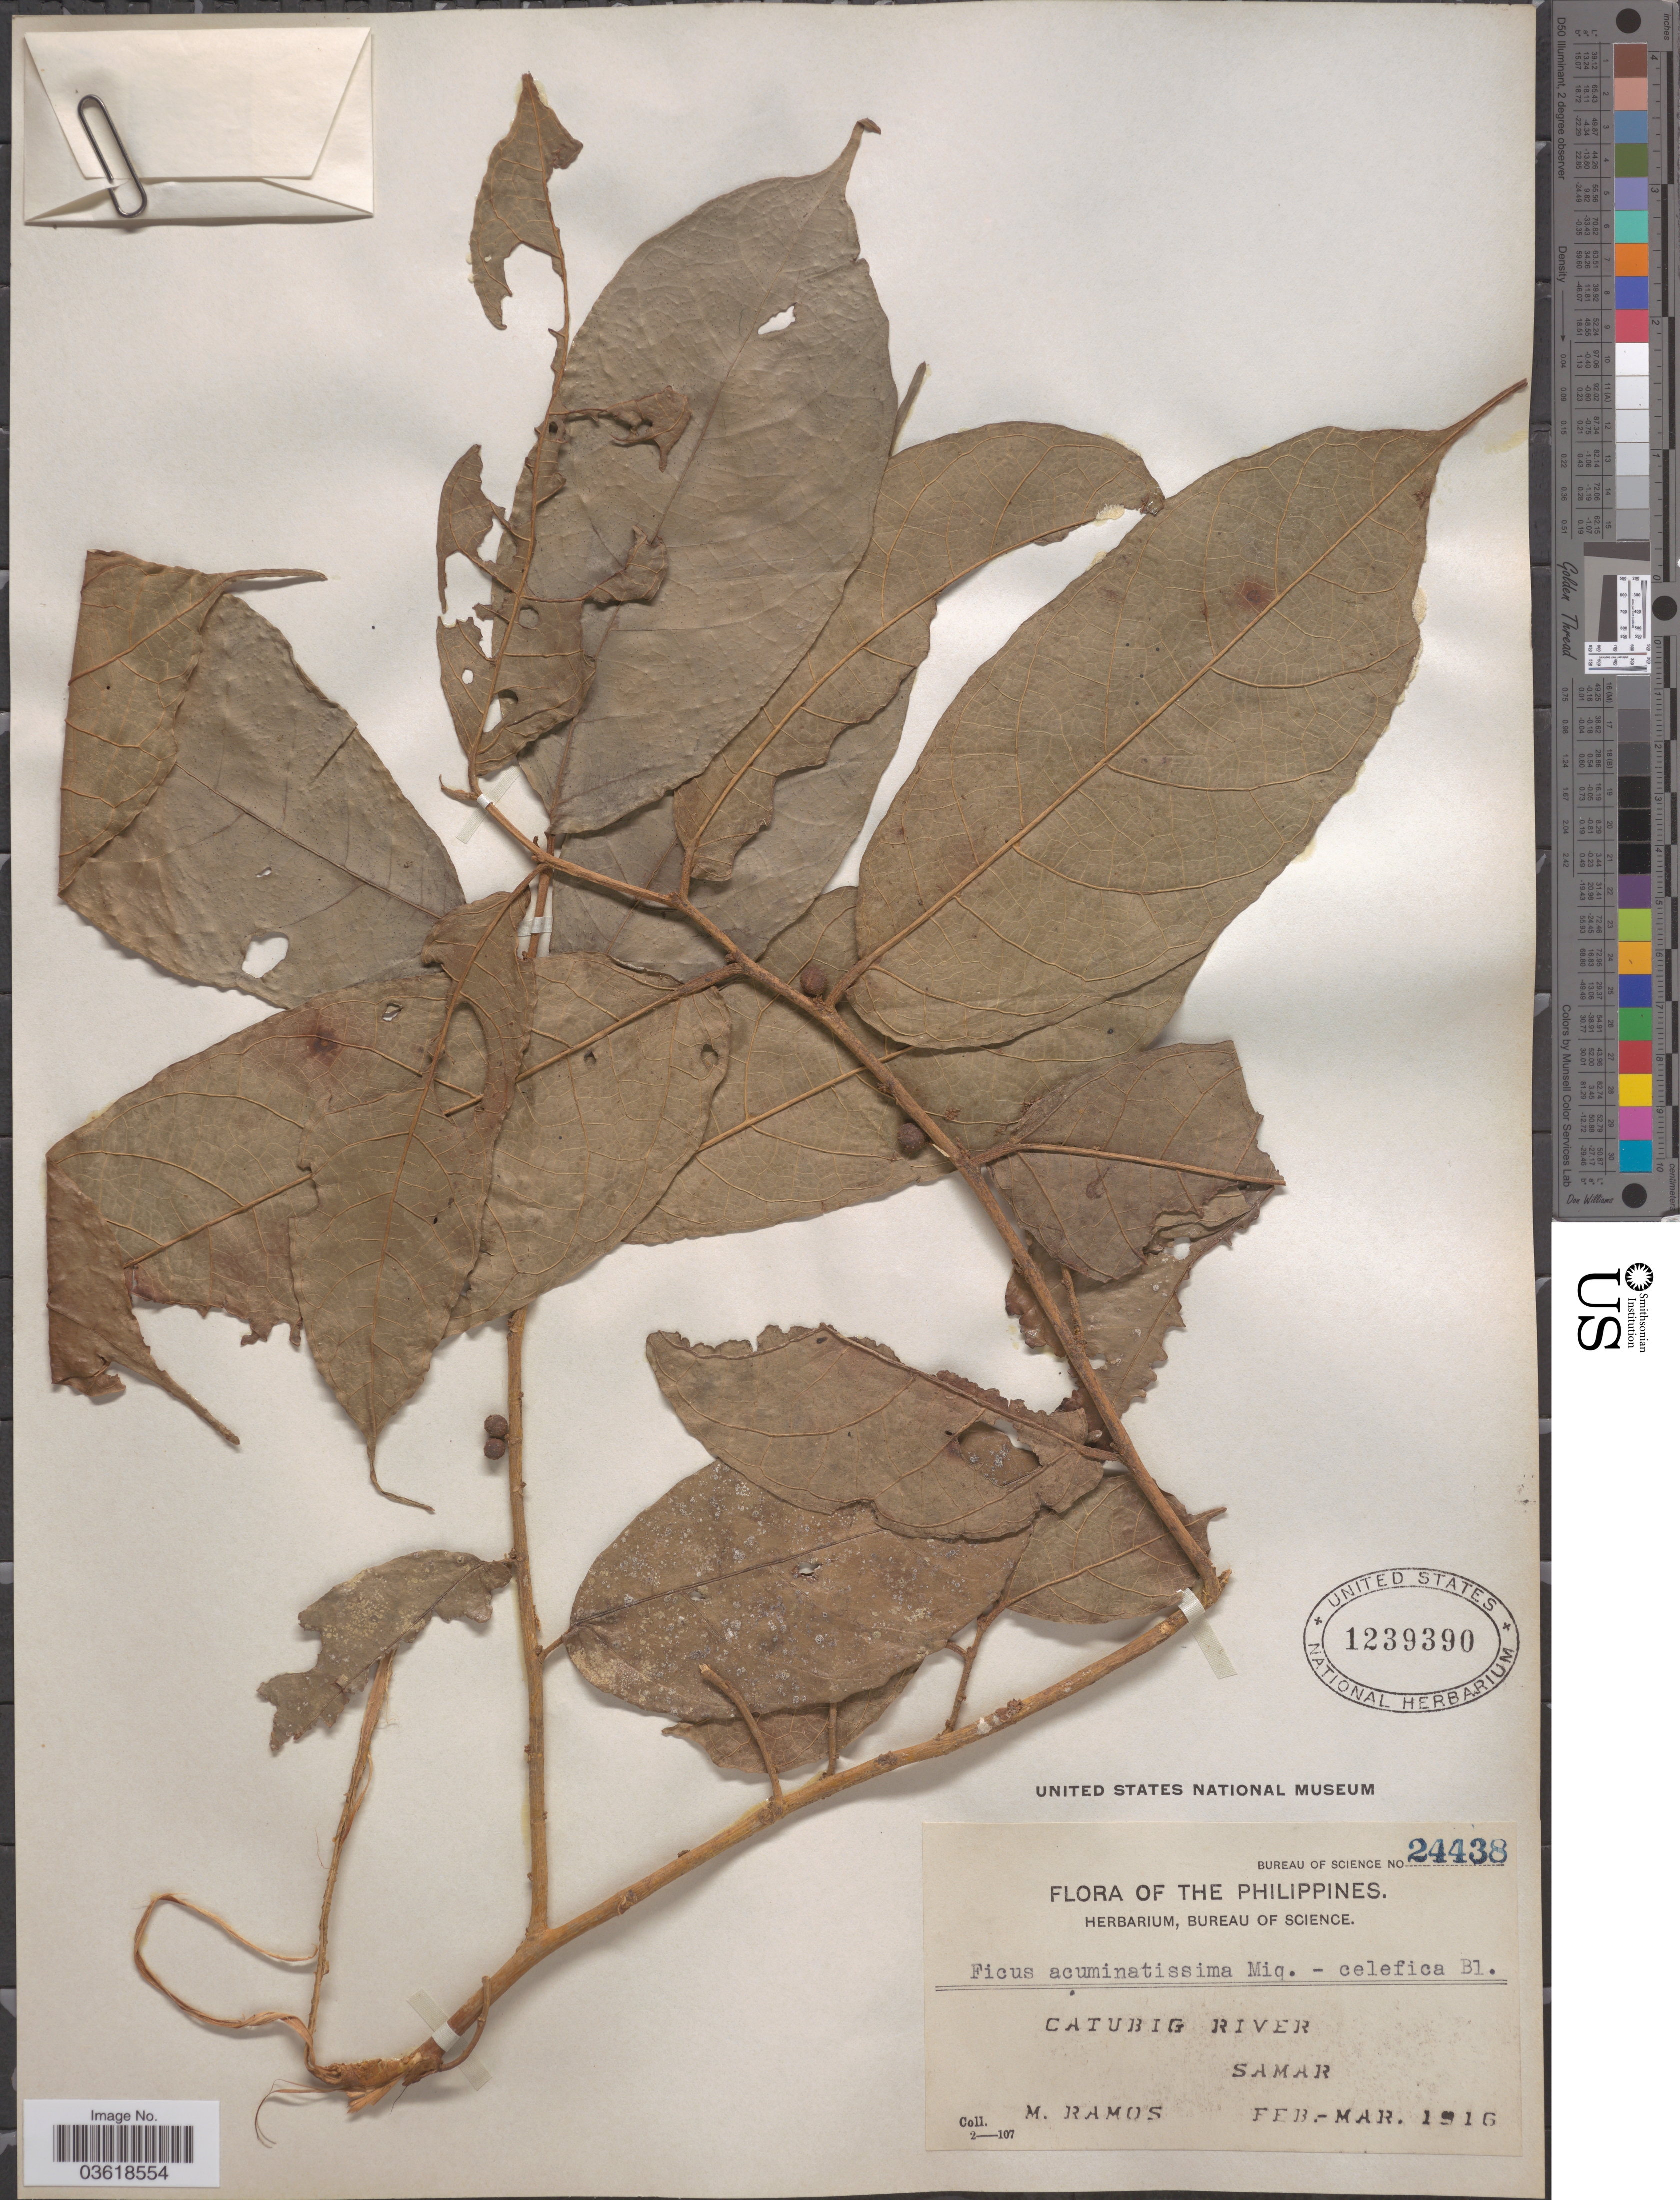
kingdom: Plantae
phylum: Tracheophyta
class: Magnoliopsida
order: Rosales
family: Moraceae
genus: Ficus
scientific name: Ficus celebica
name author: Blume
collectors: M. Ramos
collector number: Bureau of Science 24438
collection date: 1916-02/1916-03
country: Philippines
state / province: Eastern Visayas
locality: Catubig River. Samar.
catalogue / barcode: US 1239390